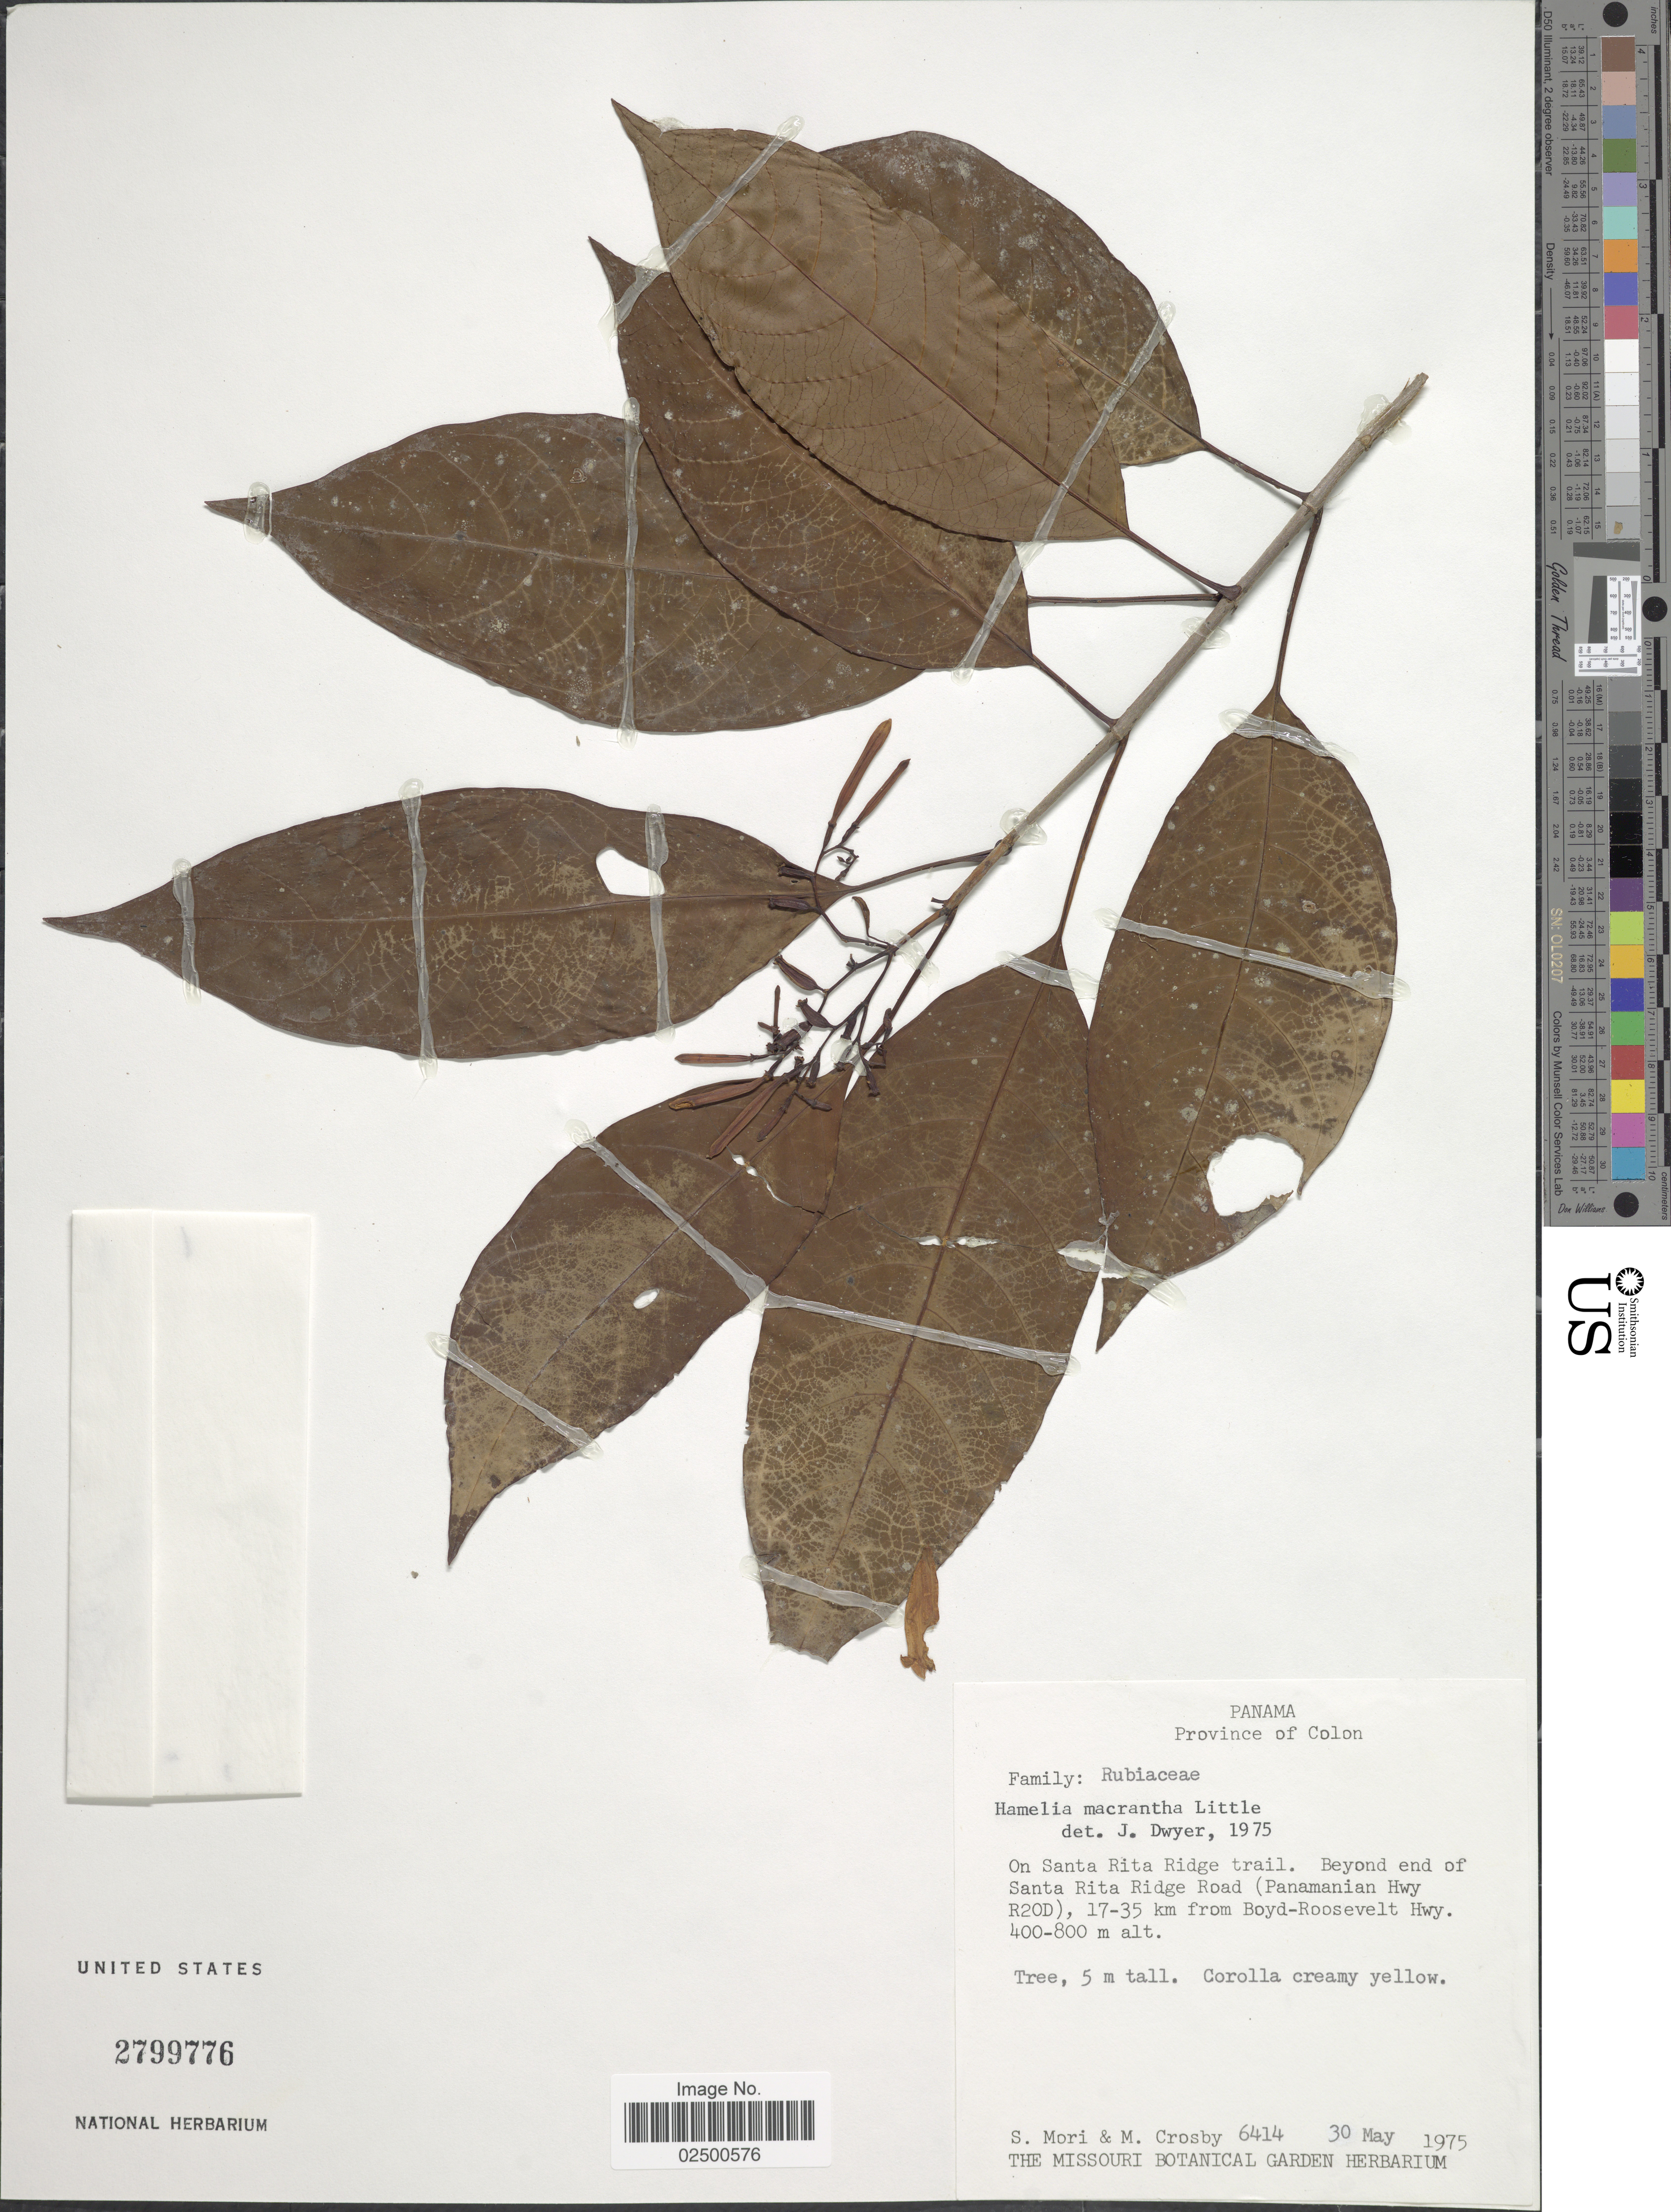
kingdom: Plantae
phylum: Tracheophyta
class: Magnoliopsida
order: Gentianales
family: Rubiaceae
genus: Hamelia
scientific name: Hamelia macrantha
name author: Little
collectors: S. Mori & M. Crosby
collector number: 6414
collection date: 1975-05-30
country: Panama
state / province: Colón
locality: On Santa Rita Ridge trail. Beyond end of Santa Rita Ridge Road (Panamanian Hwy R20D), 17-35 km from Boyd-Roosevelt Hwy.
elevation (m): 400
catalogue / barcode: US 2799776